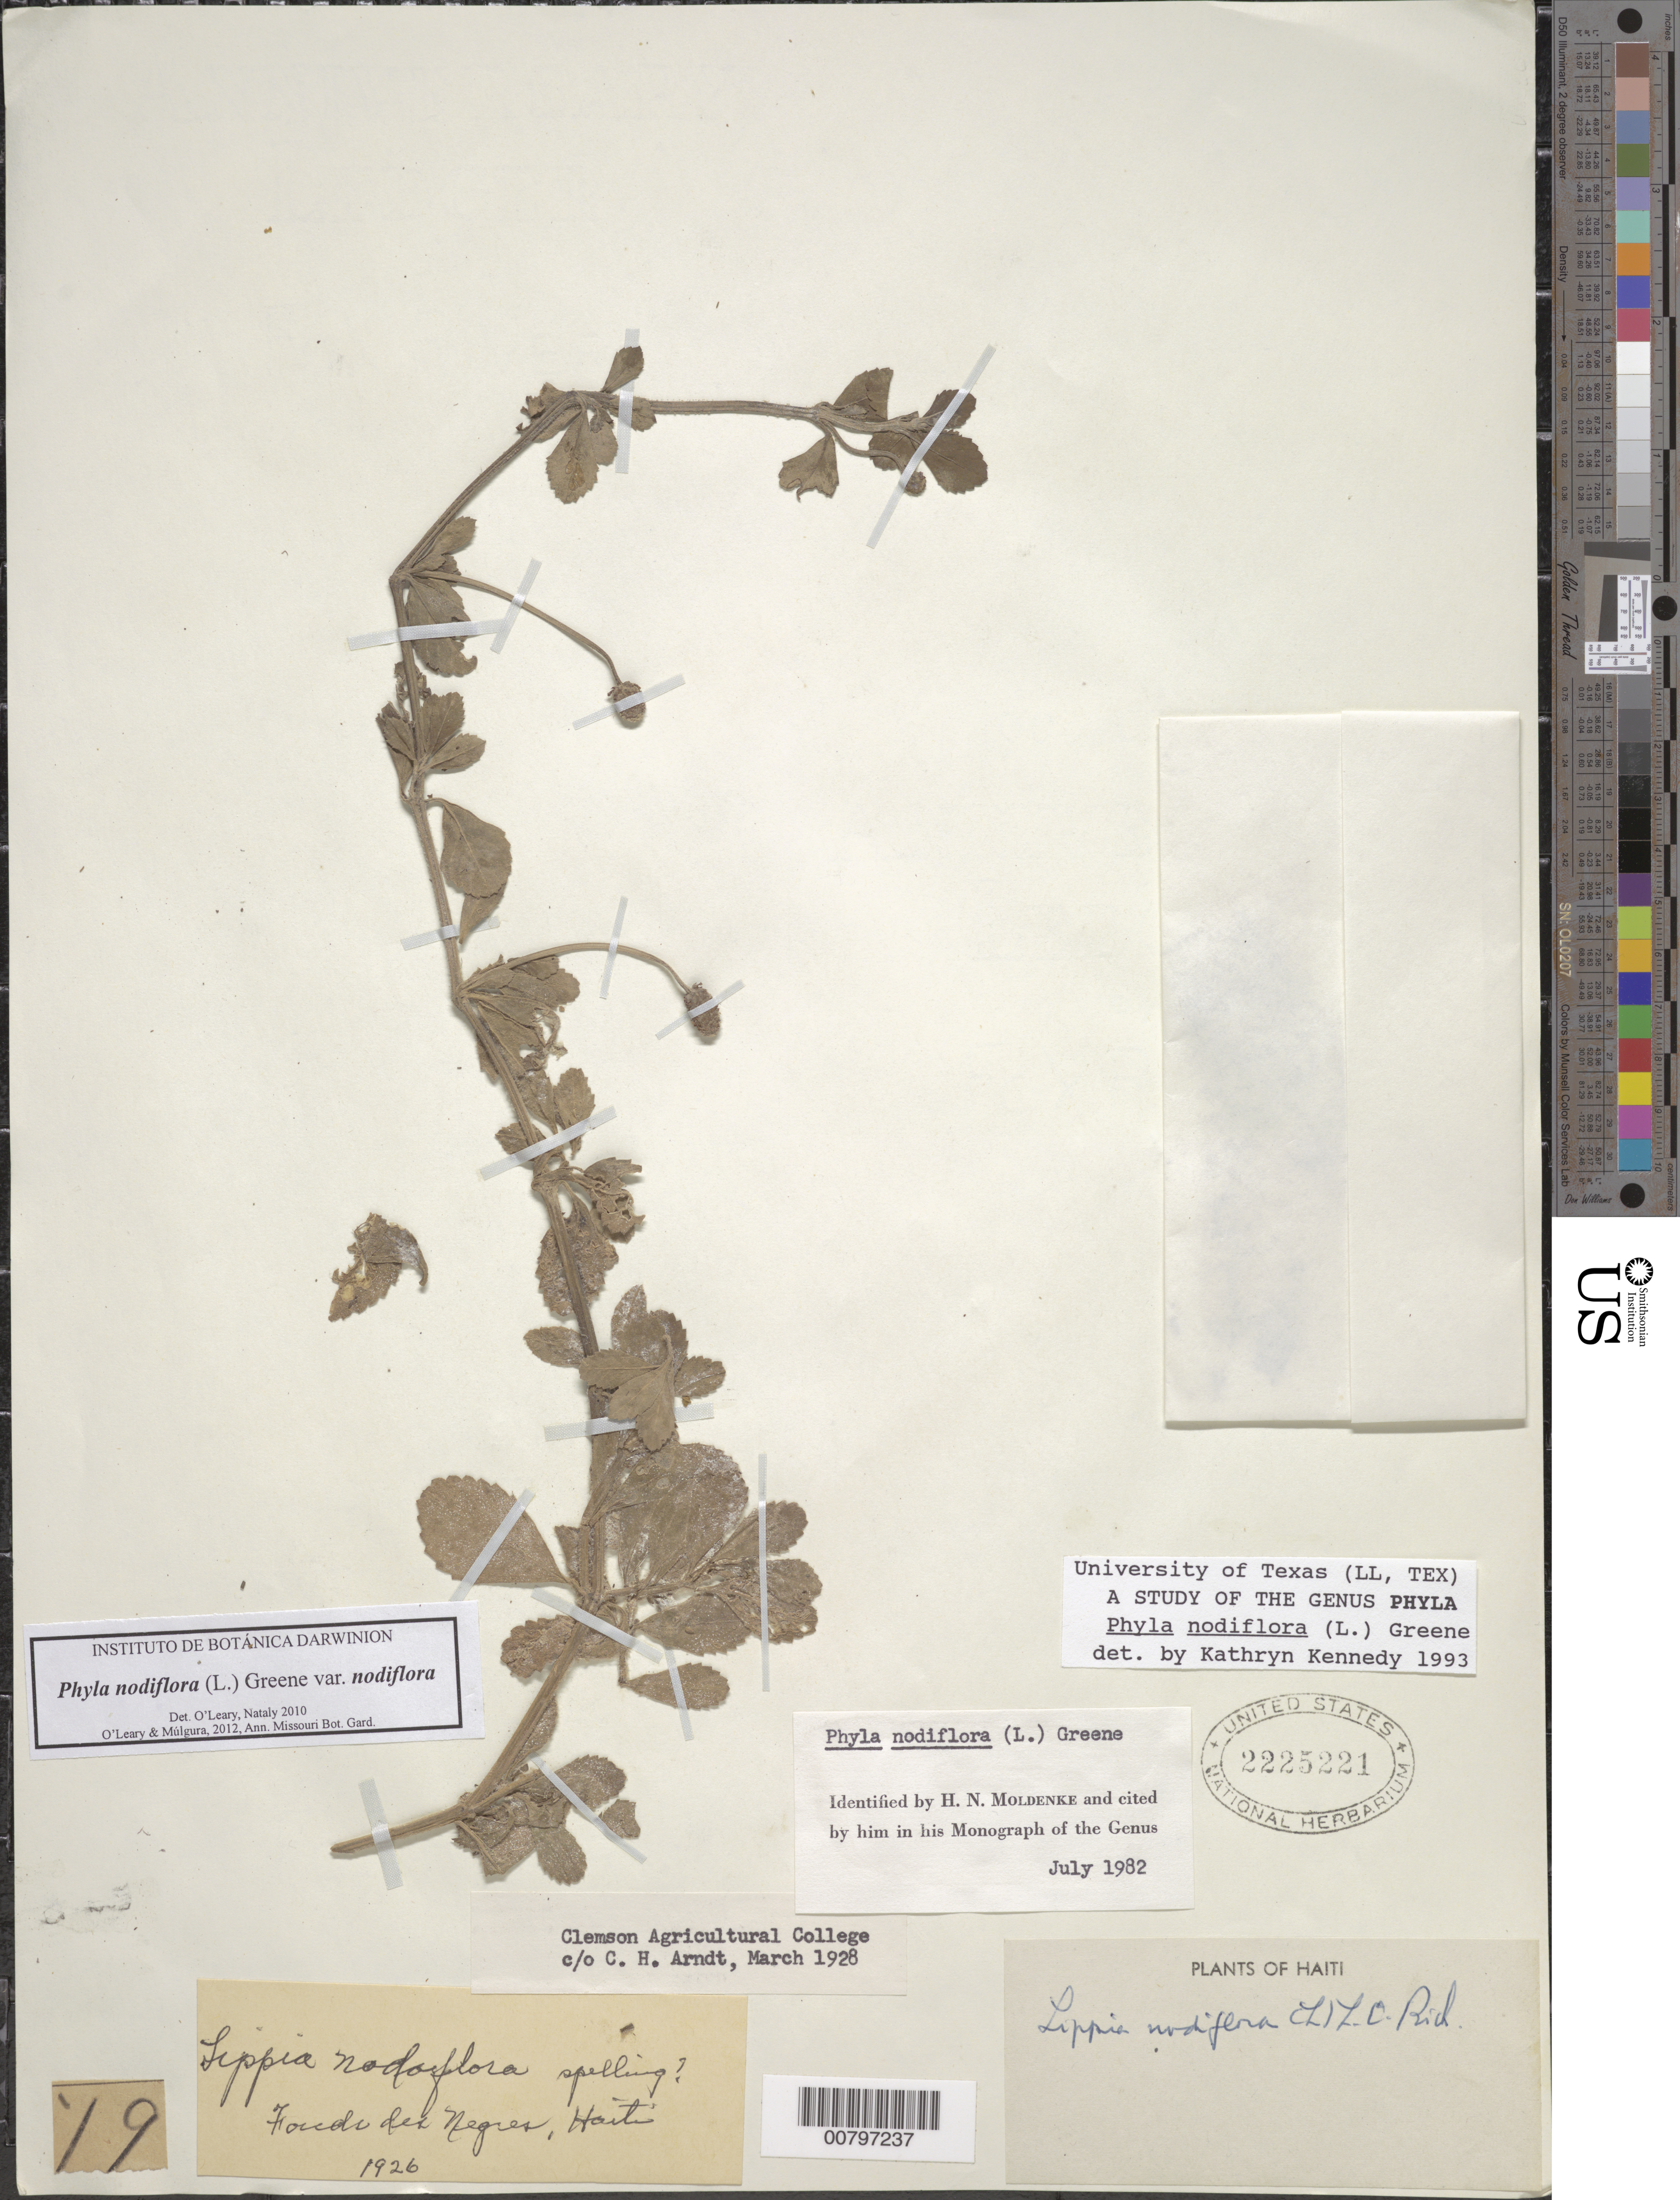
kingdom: Plantae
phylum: Tracheophyta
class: Magnoliopsida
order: Lamiales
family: Verbenaceae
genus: Phyla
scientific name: Phyla nodiflora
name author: (L.) Greene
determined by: Kennedy, K.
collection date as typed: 1926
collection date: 1926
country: Haiti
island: Hispaniola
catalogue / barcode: US 2225221